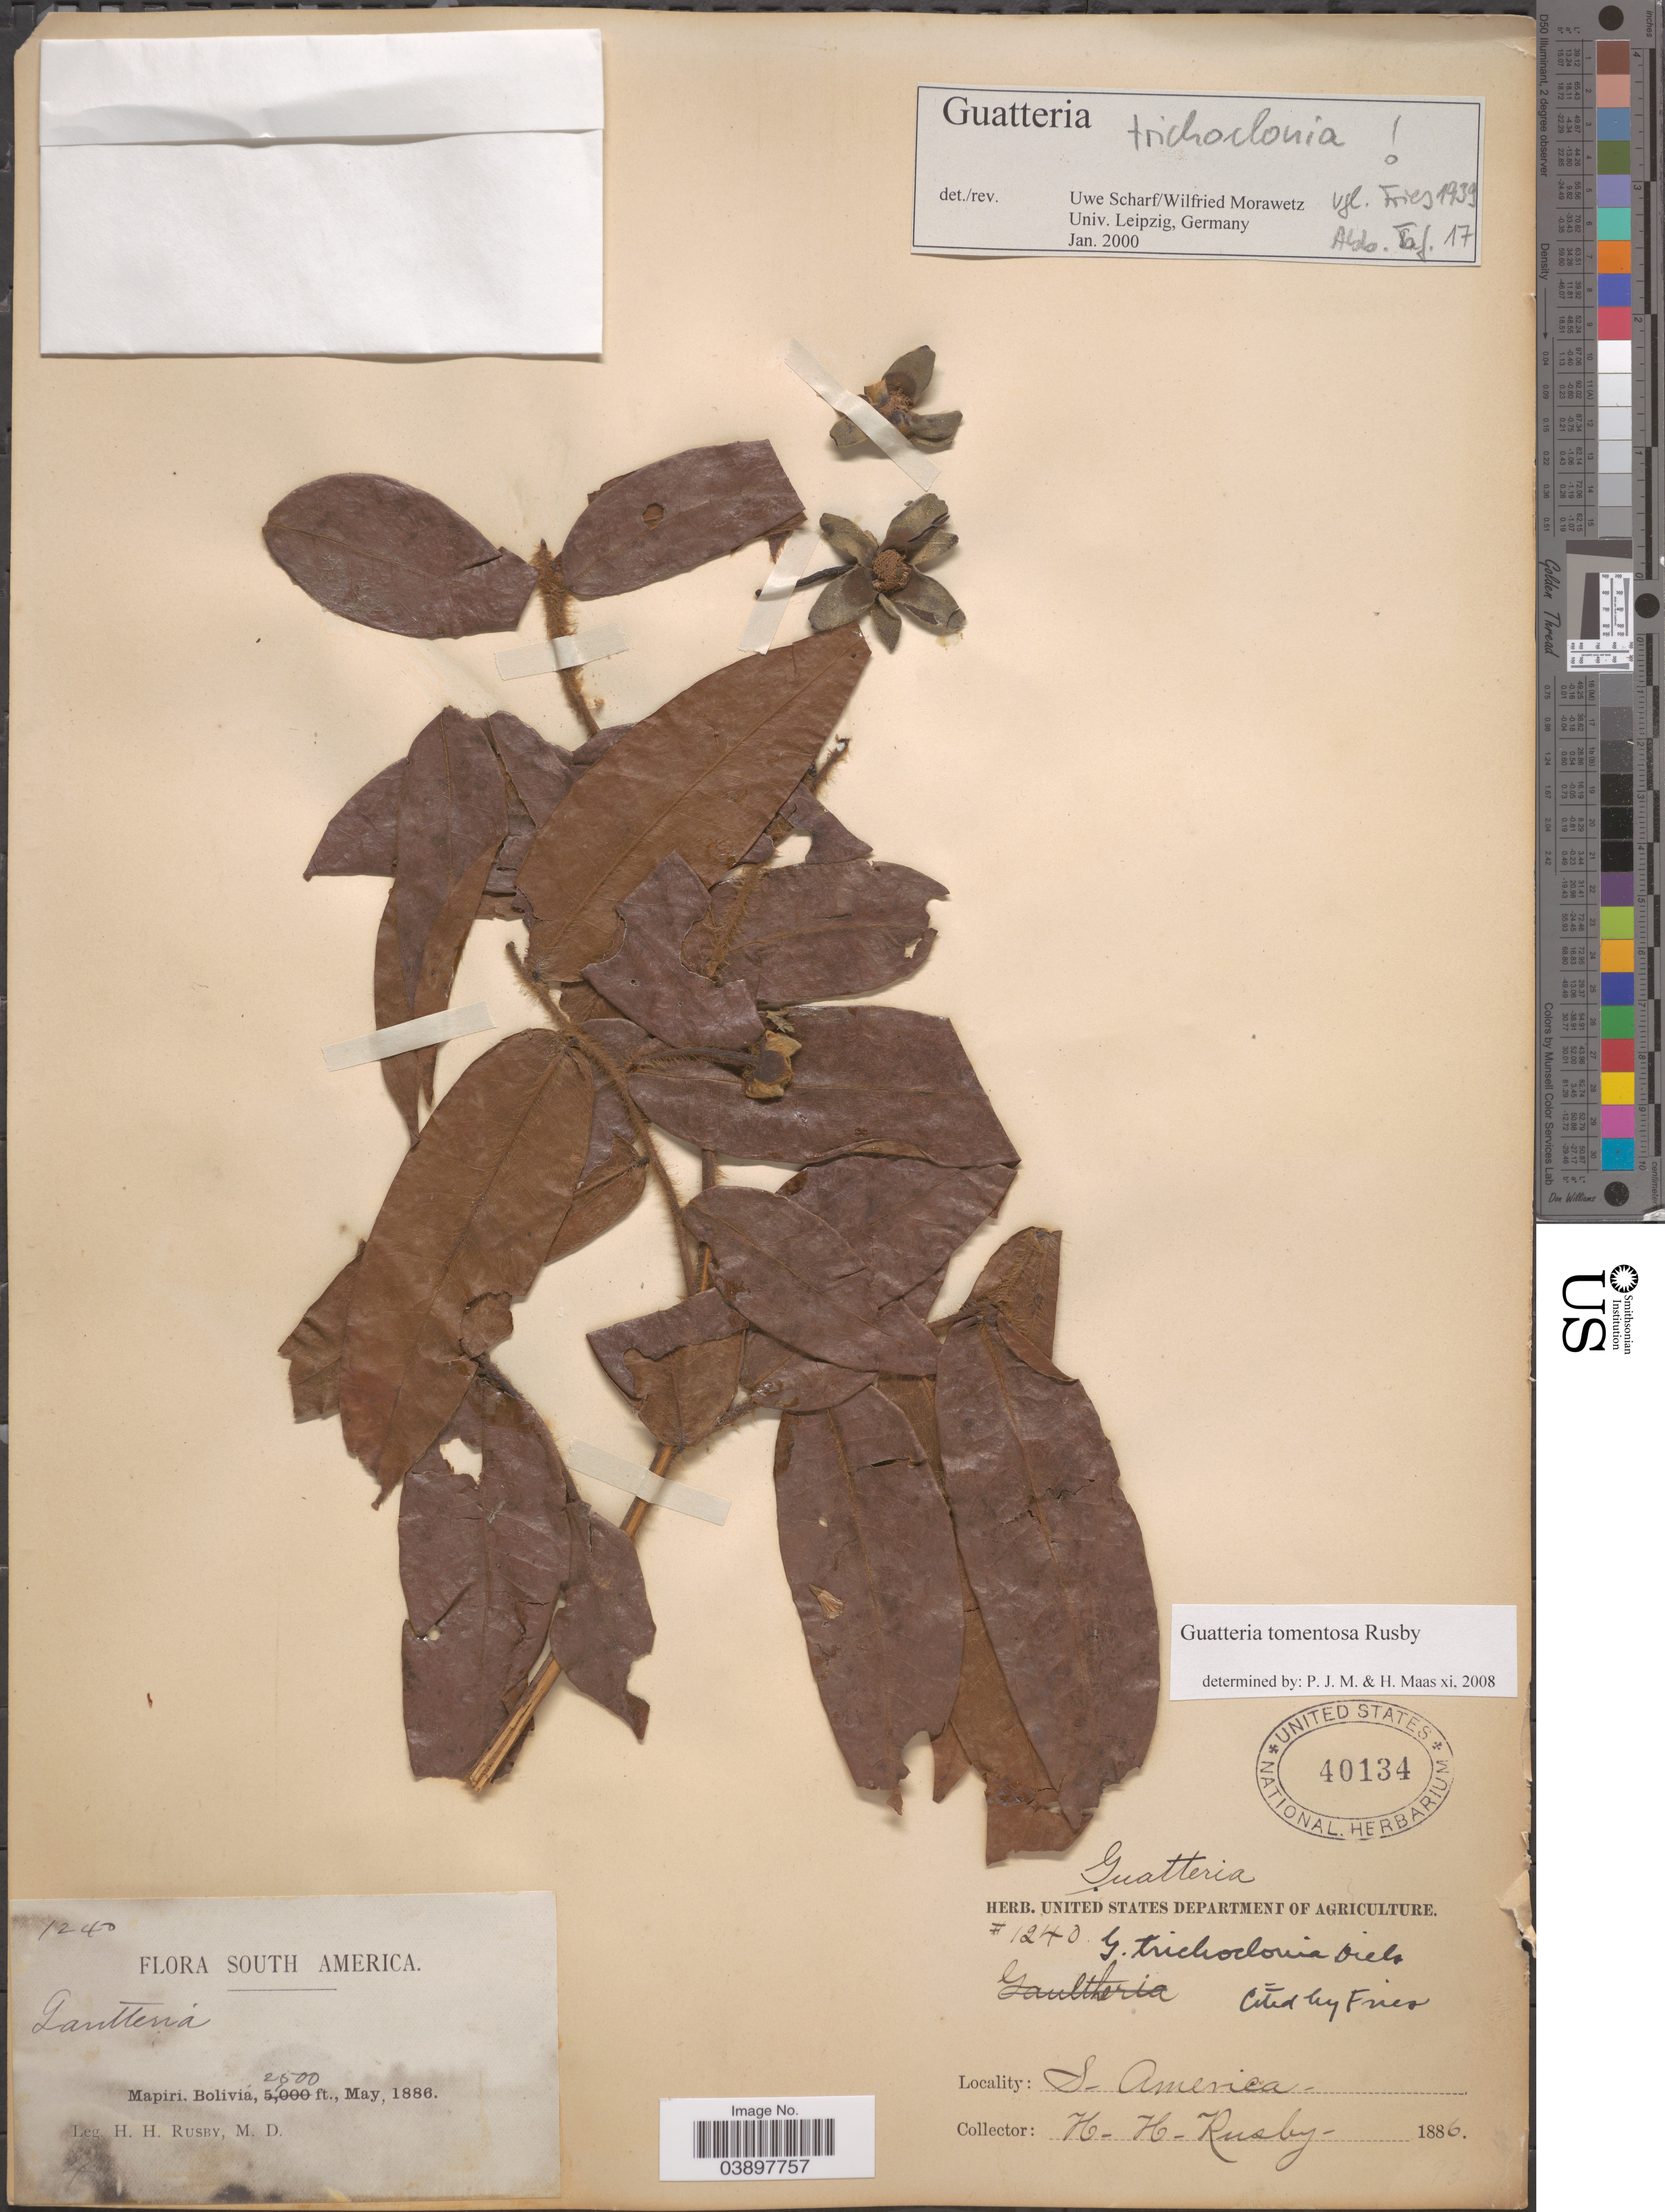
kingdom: Plantae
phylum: Tracheophyta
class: Magnoliopsida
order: Magnoliales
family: Annonaceae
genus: Guatteria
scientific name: Guatteria tomentosa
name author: Rusby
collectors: H. H. Rusby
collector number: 1240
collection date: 1886-05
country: Bolivia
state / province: La Páz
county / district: Larecaja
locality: Mapiri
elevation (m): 762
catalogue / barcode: US 40134